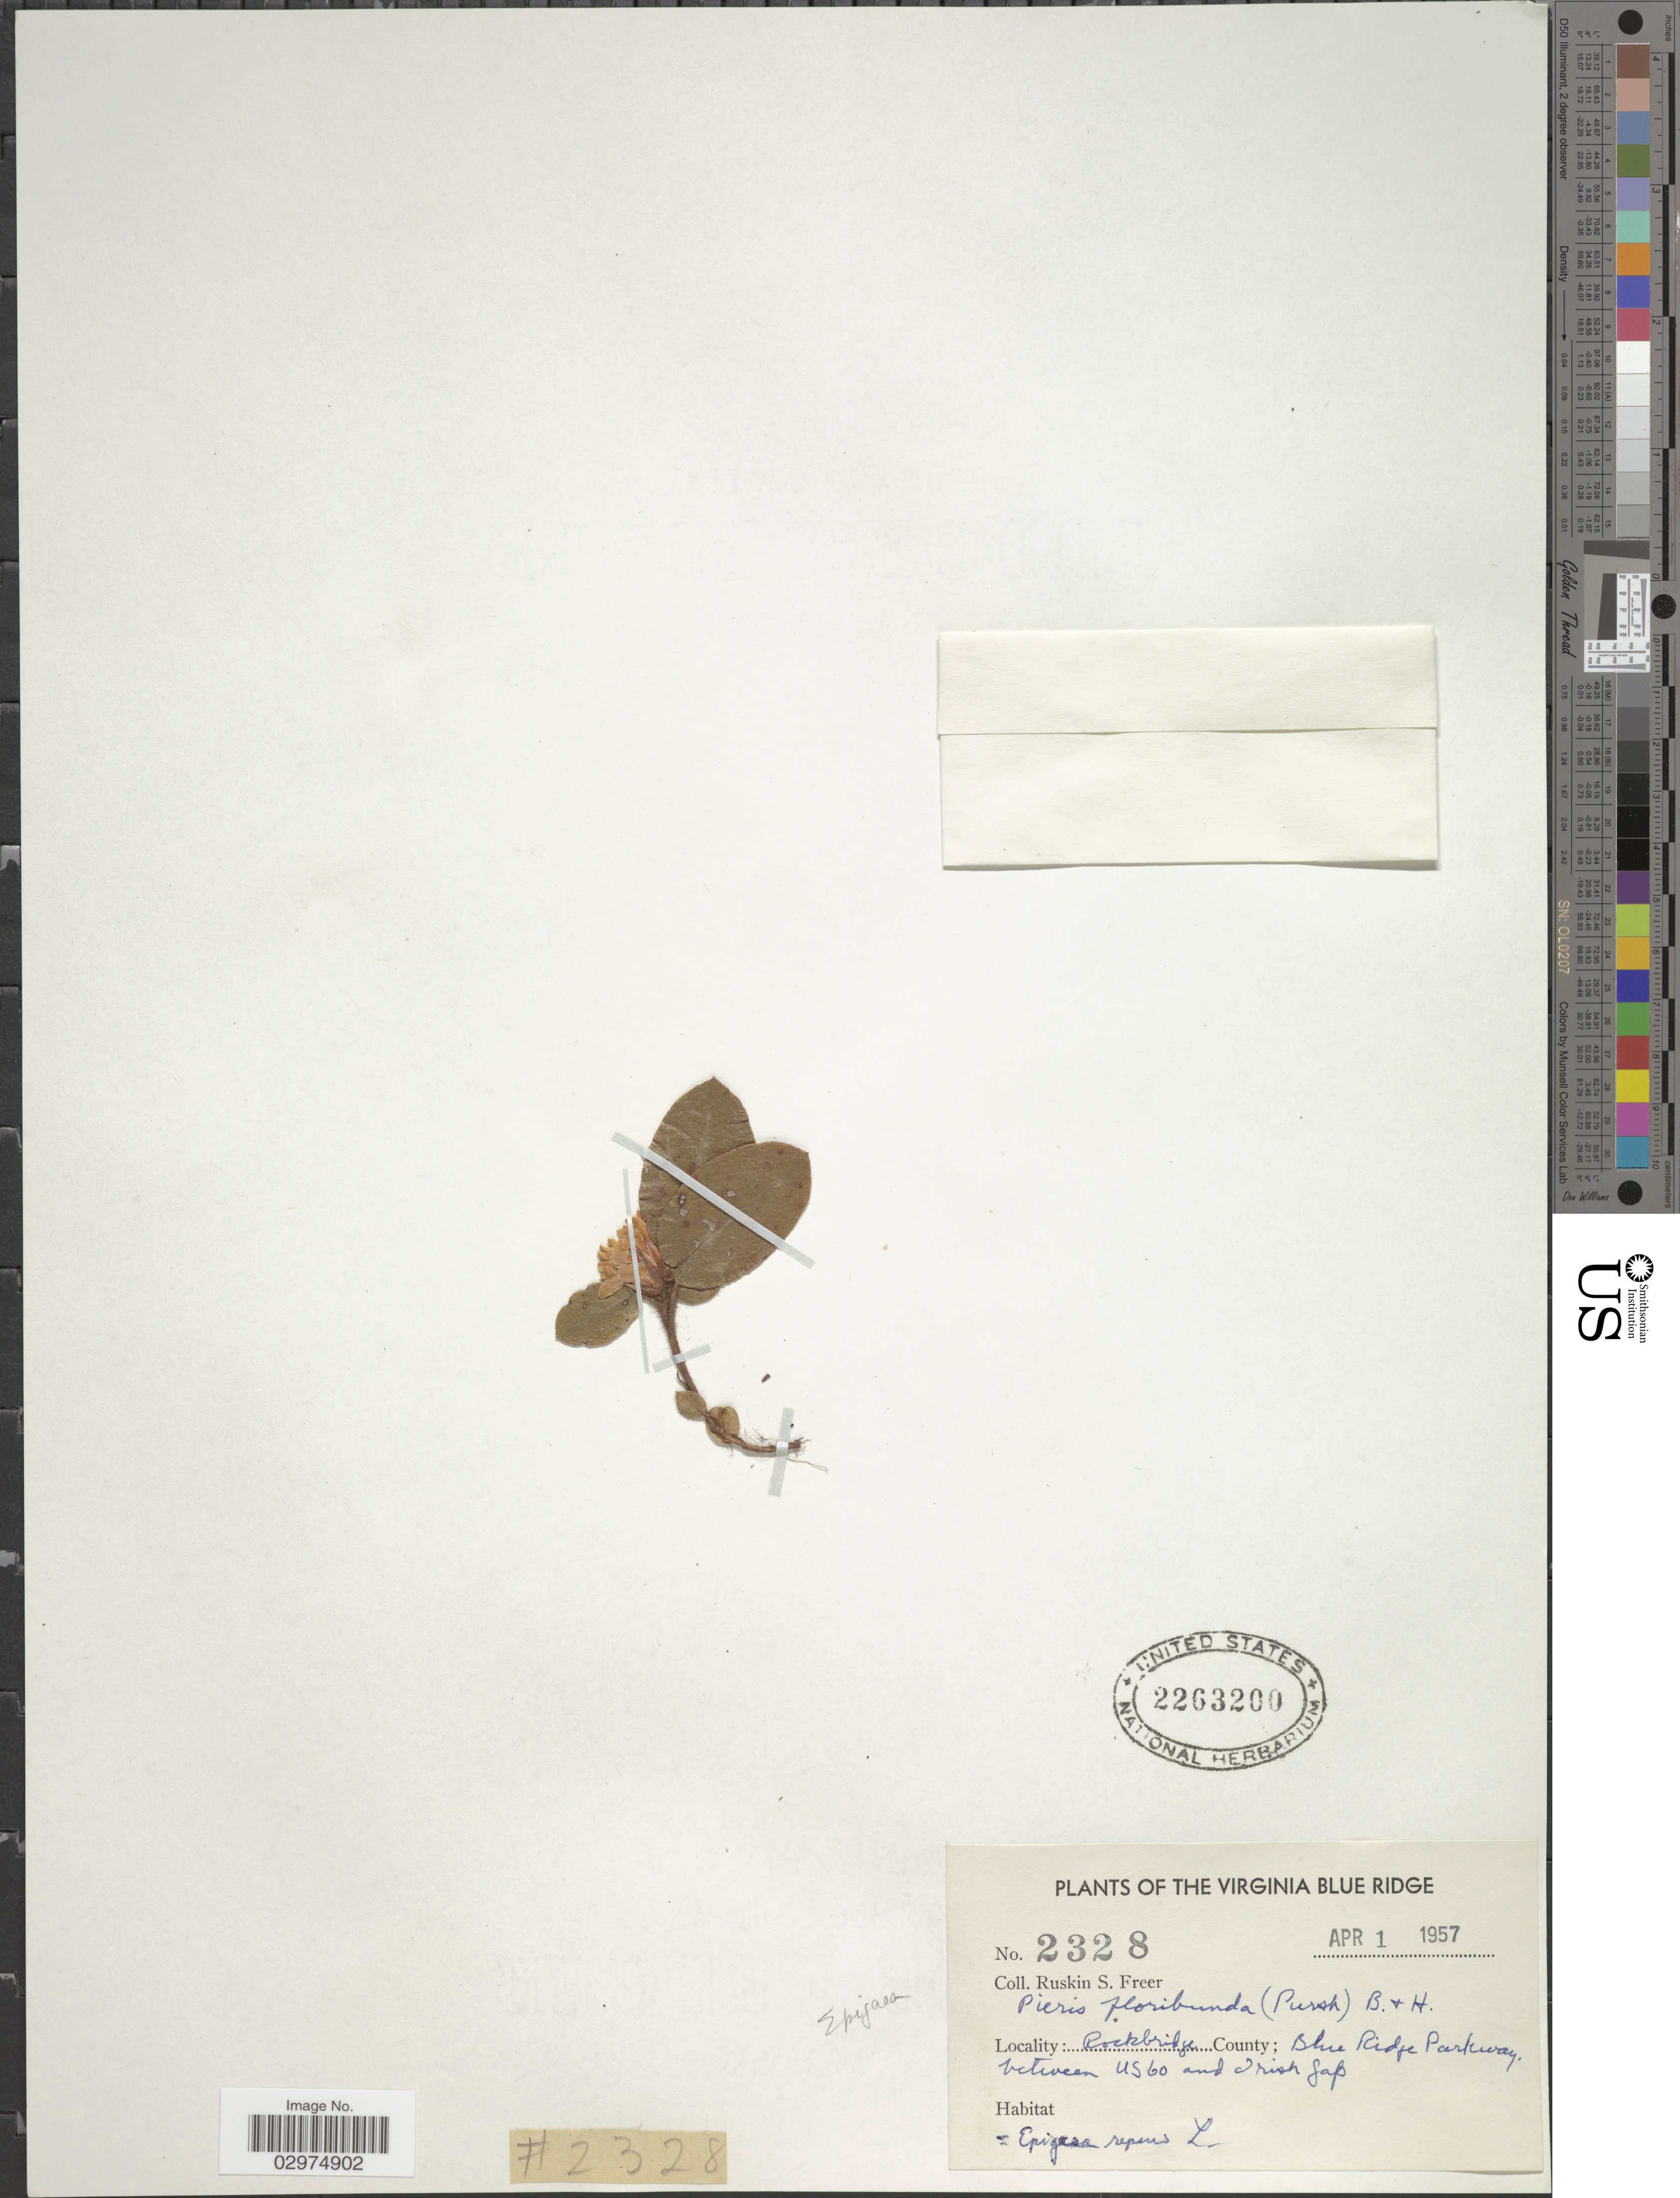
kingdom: Plantae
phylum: Tracheophyta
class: Magnoliopsida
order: Ericales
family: Ericaceae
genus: Epigaea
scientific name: Epigaea repens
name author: L.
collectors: R. Freer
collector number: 2328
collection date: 1957-04-01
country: United States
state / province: Virginia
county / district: Rockbridge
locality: Virginia Blue Ridge. Rockbridge County: Blue Ridge Parkway between US 60 and Irish Gap.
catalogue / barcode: US 2263200